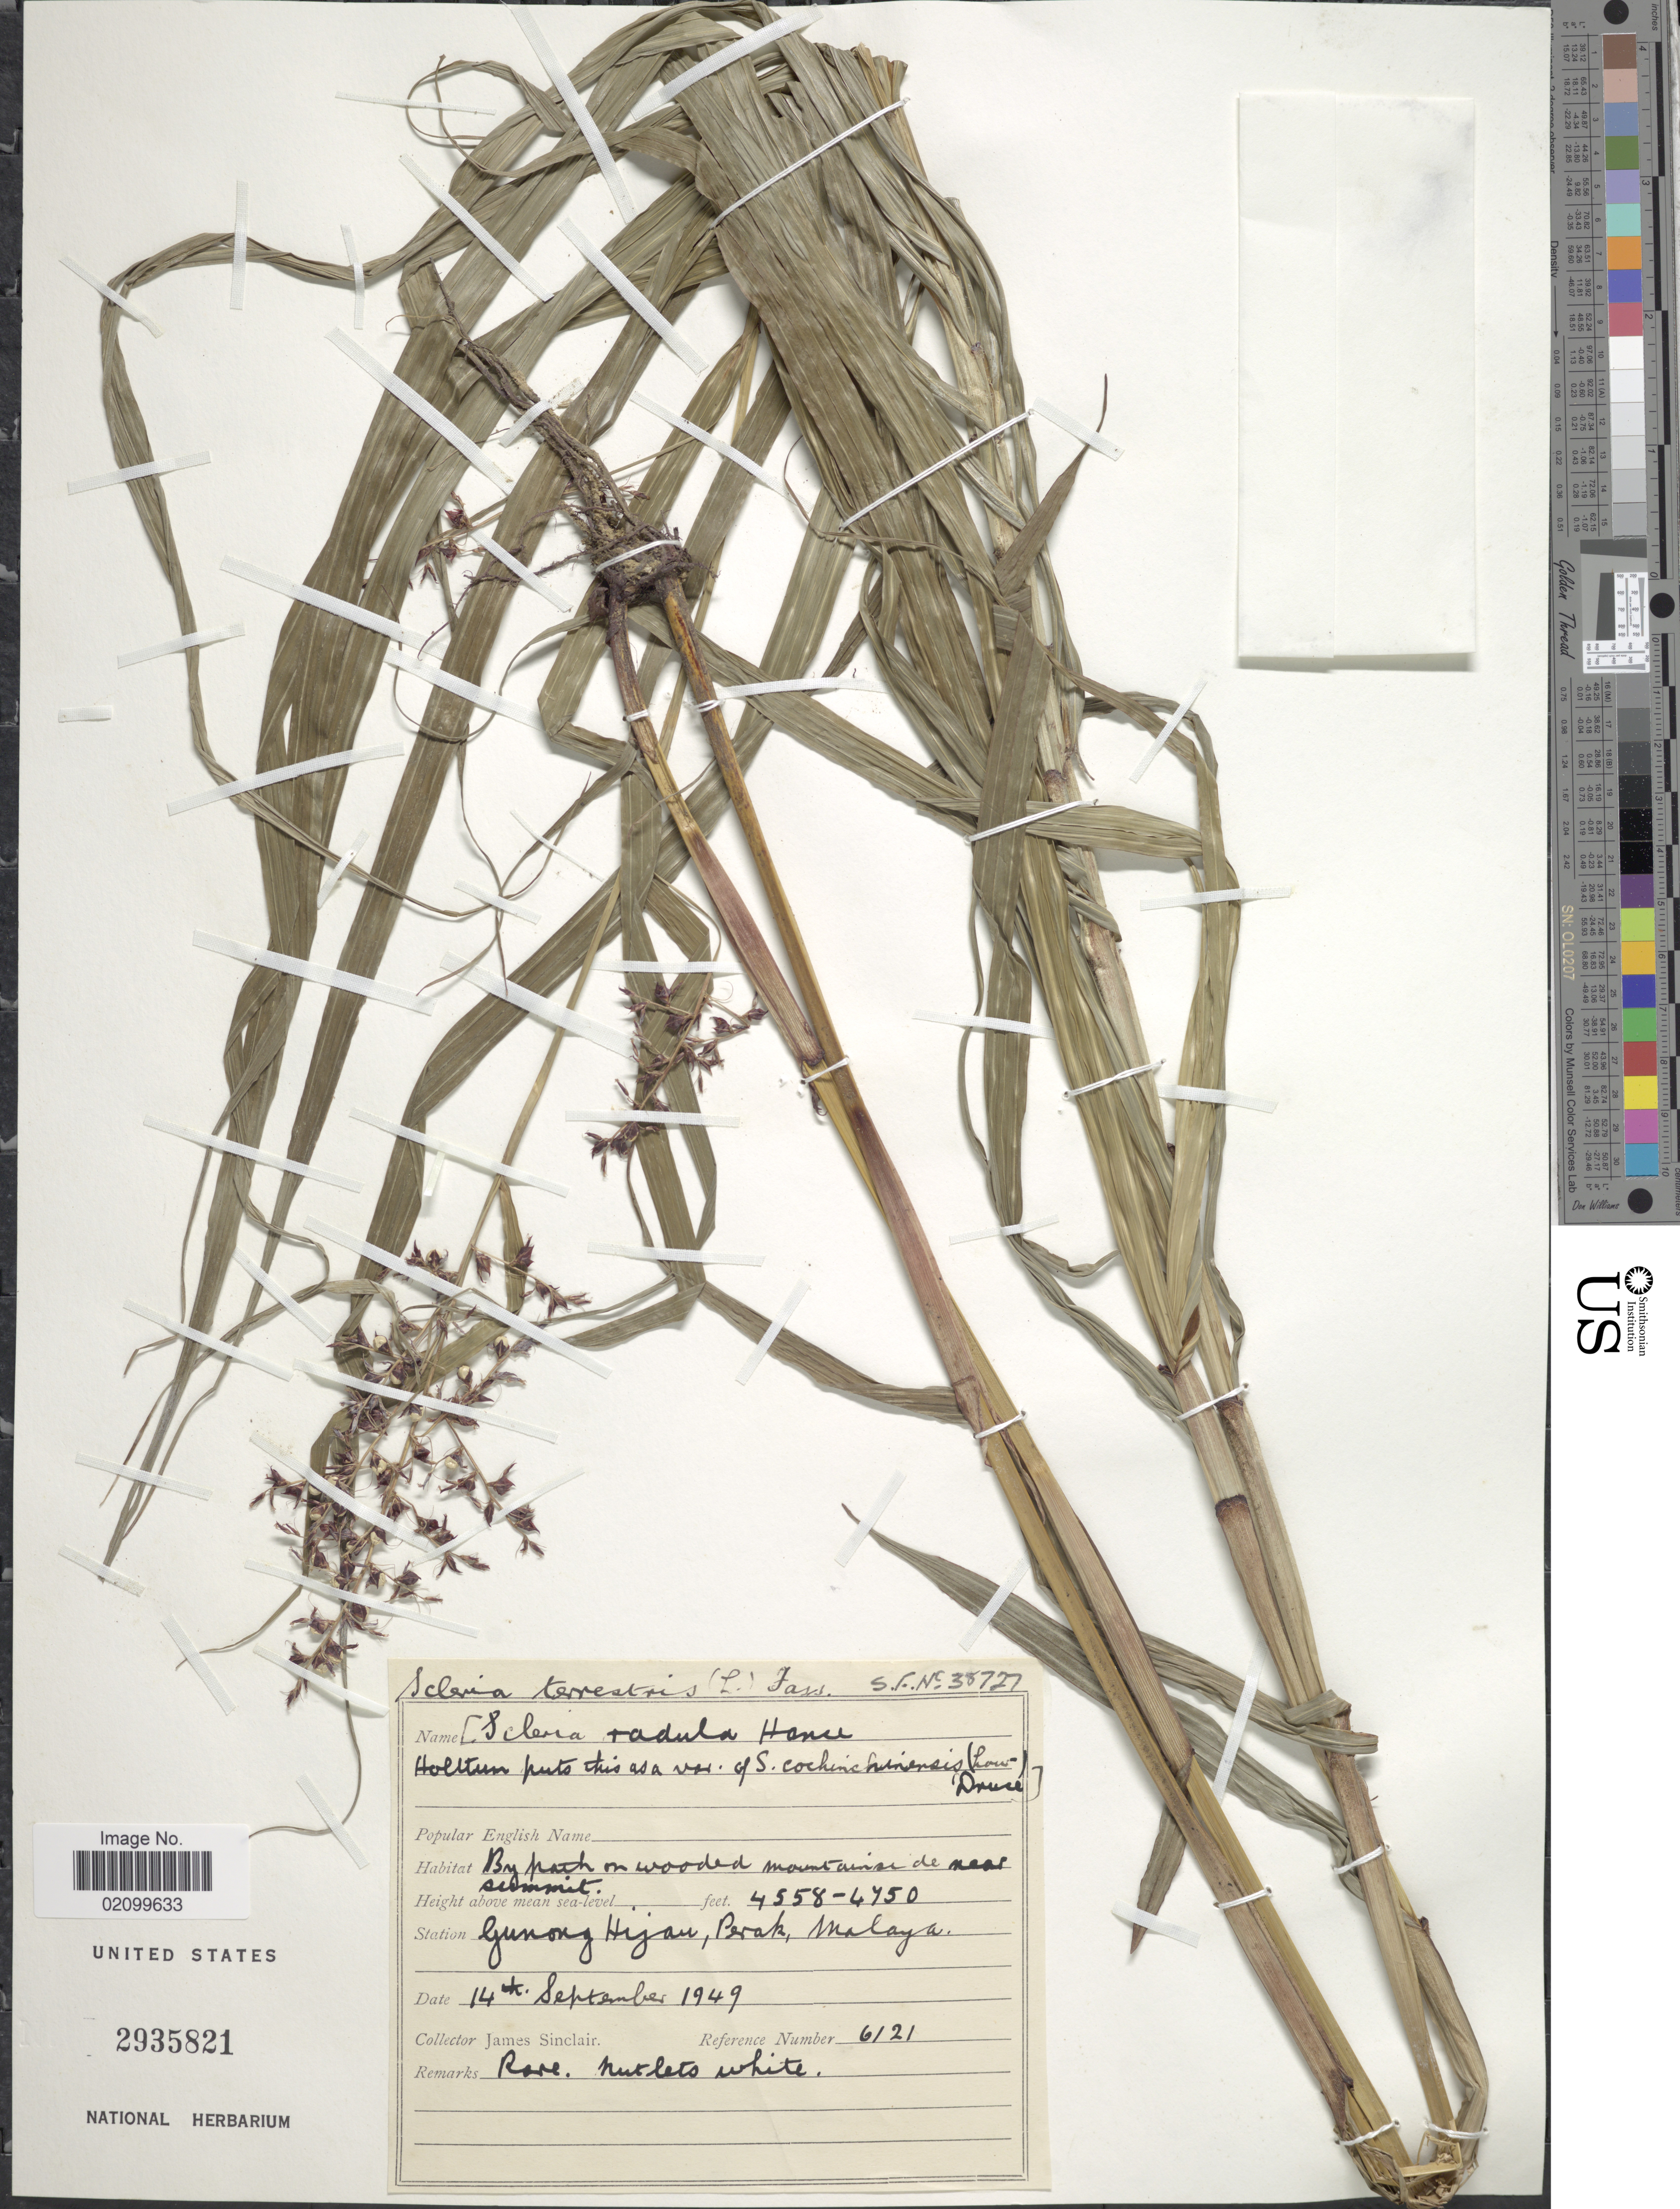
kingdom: Plantae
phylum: Tracheophyta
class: Liliopsida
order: Poales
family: Cyperaceae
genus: Scleria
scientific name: Scleria terrestris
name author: (L.) Fassett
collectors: J. Sinclair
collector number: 6121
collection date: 1949-09-14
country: Malaysia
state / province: Perak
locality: Gunong Hijau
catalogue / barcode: US 2935821